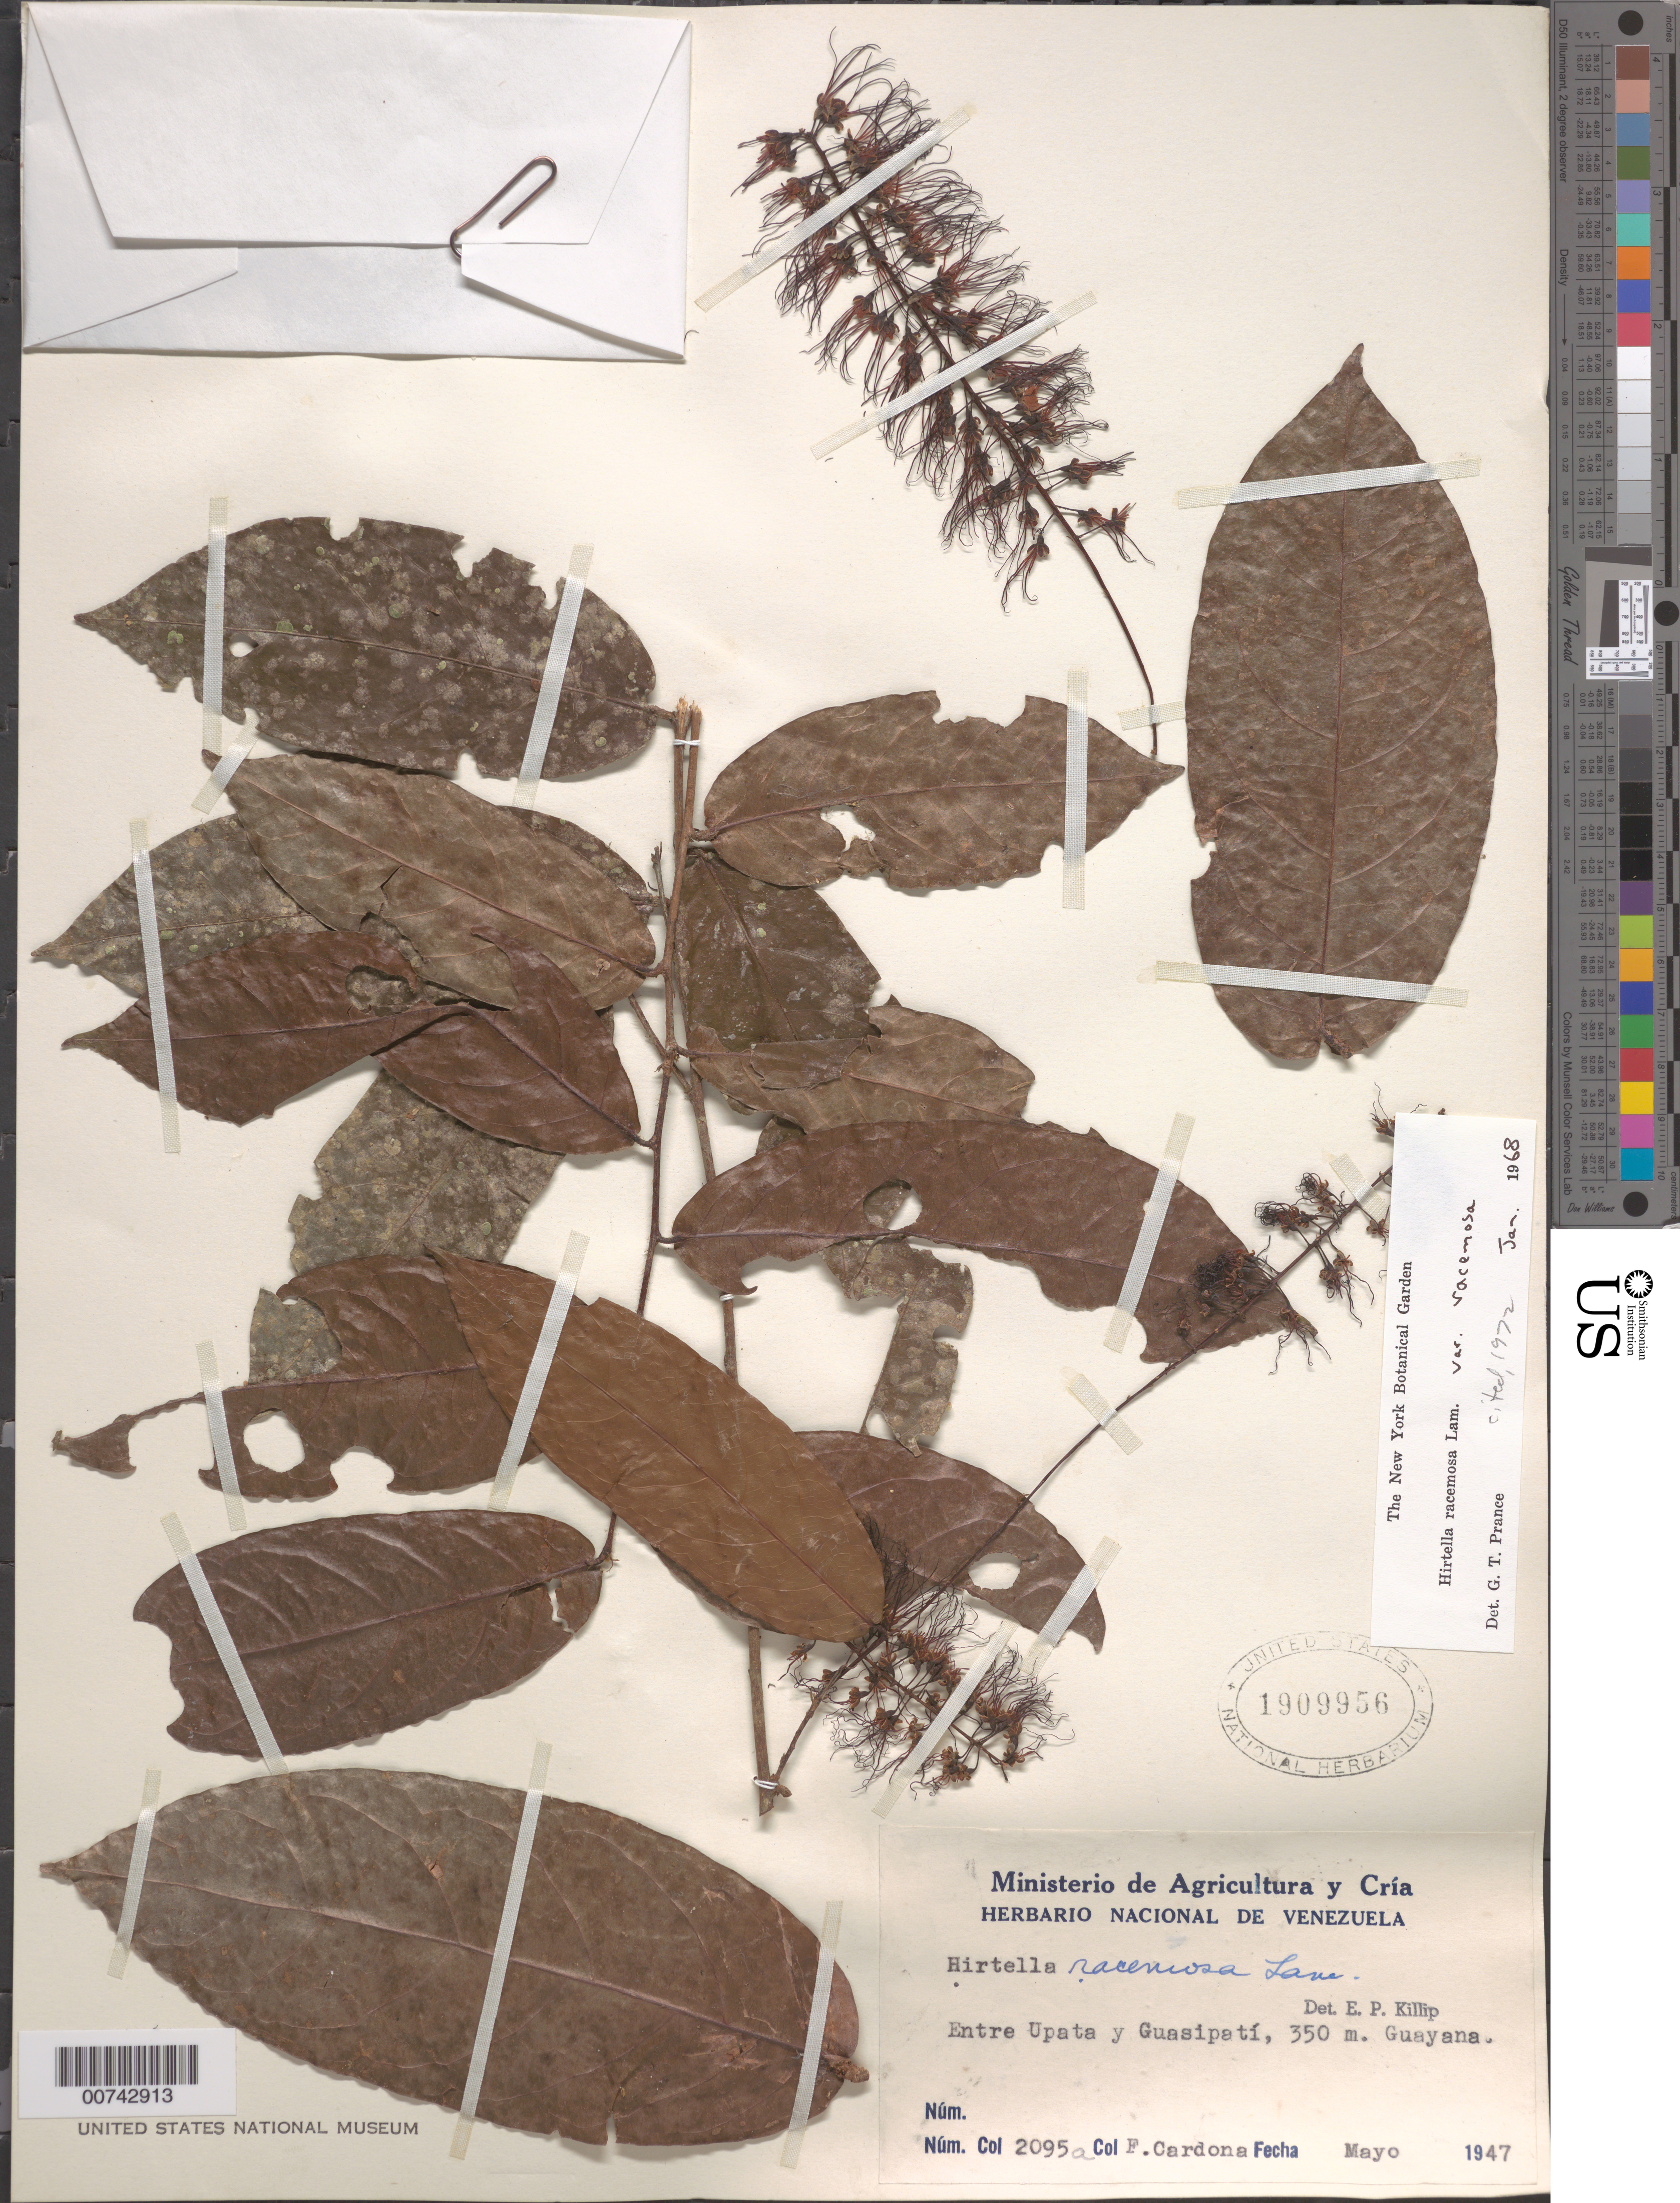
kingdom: Plantae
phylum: Tracheophyta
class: Magnoliopsida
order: Malpighiales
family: Chrysobalanaceae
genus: Hirtella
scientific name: Hirtella racemosa var. racemosa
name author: Lam.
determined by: Prance, G. T.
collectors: F. Cardona Puig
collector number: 2095 a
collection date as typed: May-47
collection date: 1947-05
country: Venezuela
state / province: Bolívar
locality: Upata a Guasipati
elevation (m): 350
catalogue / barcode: US 1909956